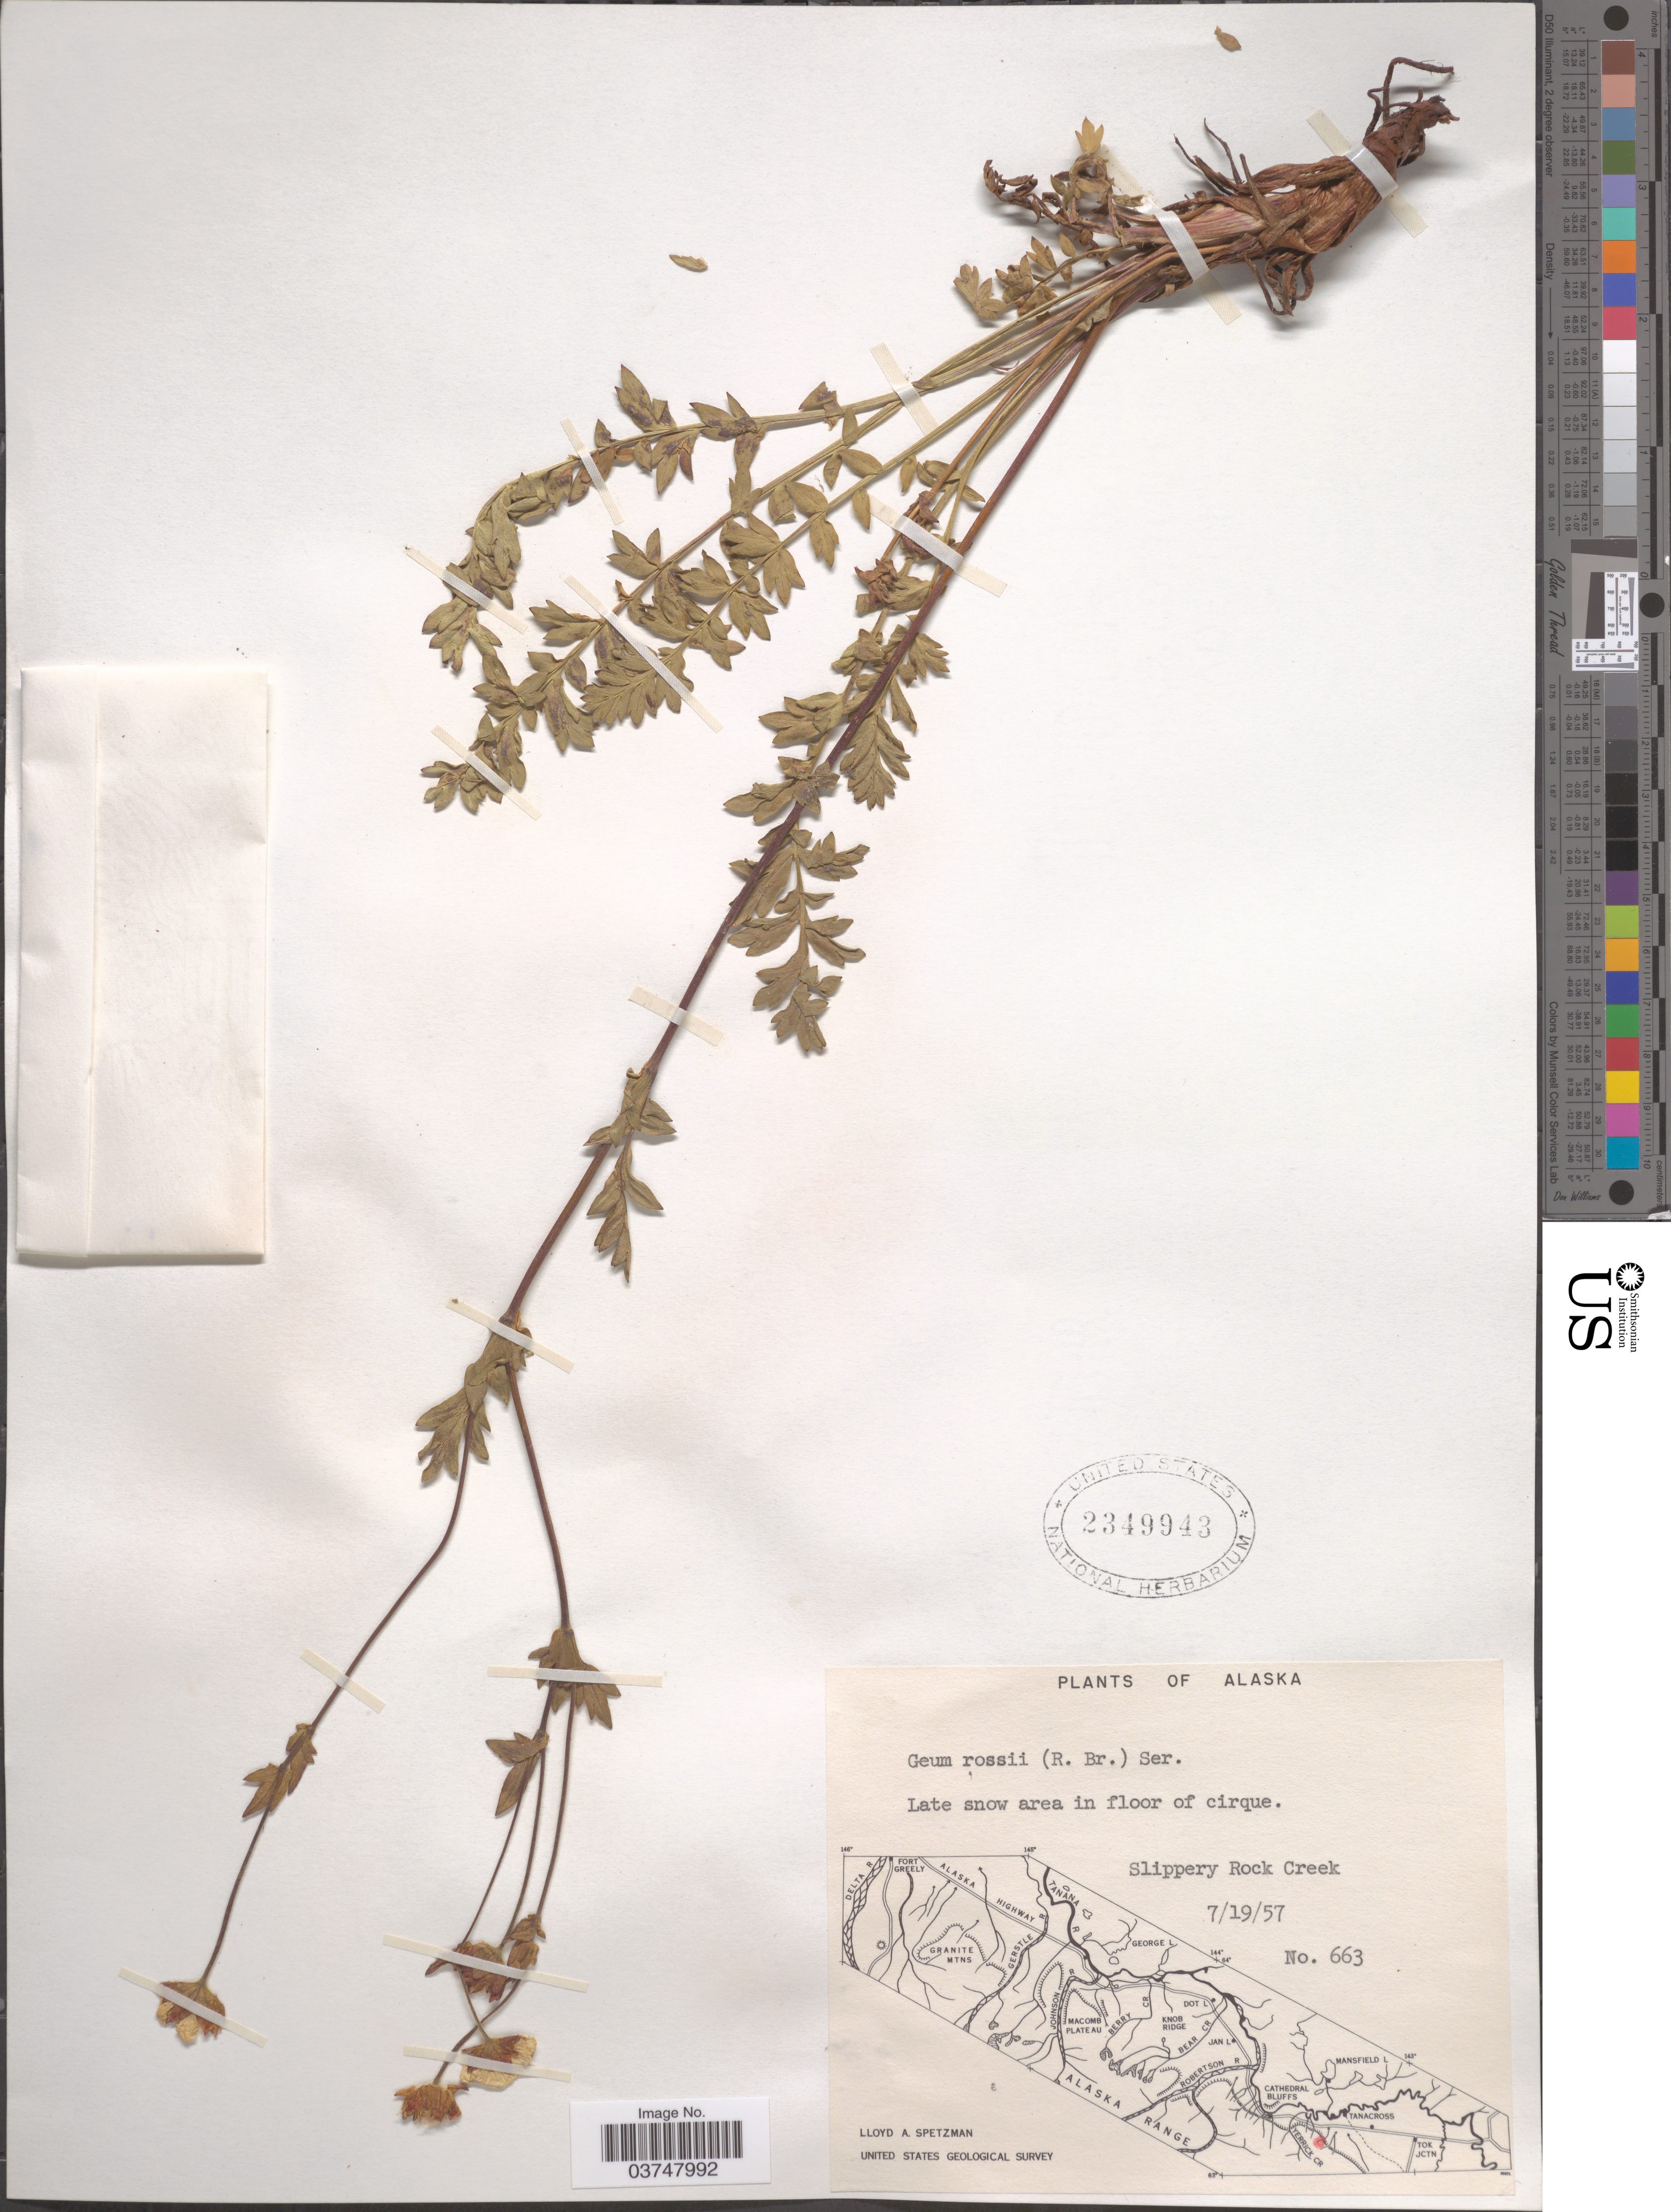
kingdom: Plantae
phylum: Tracheophyta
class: Magnoliopsida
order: Rosales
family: Rosaceae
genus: Geum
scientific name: Geum rossii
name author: (R. Br.) Ser.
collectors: L. Spetzman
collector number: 663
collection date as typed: Transcribed d/m/y: 19/7/57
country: United States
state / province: Alaska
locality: Late snow area in floor of cirque. Slippery Rock Creek.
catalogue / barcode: US 2349943